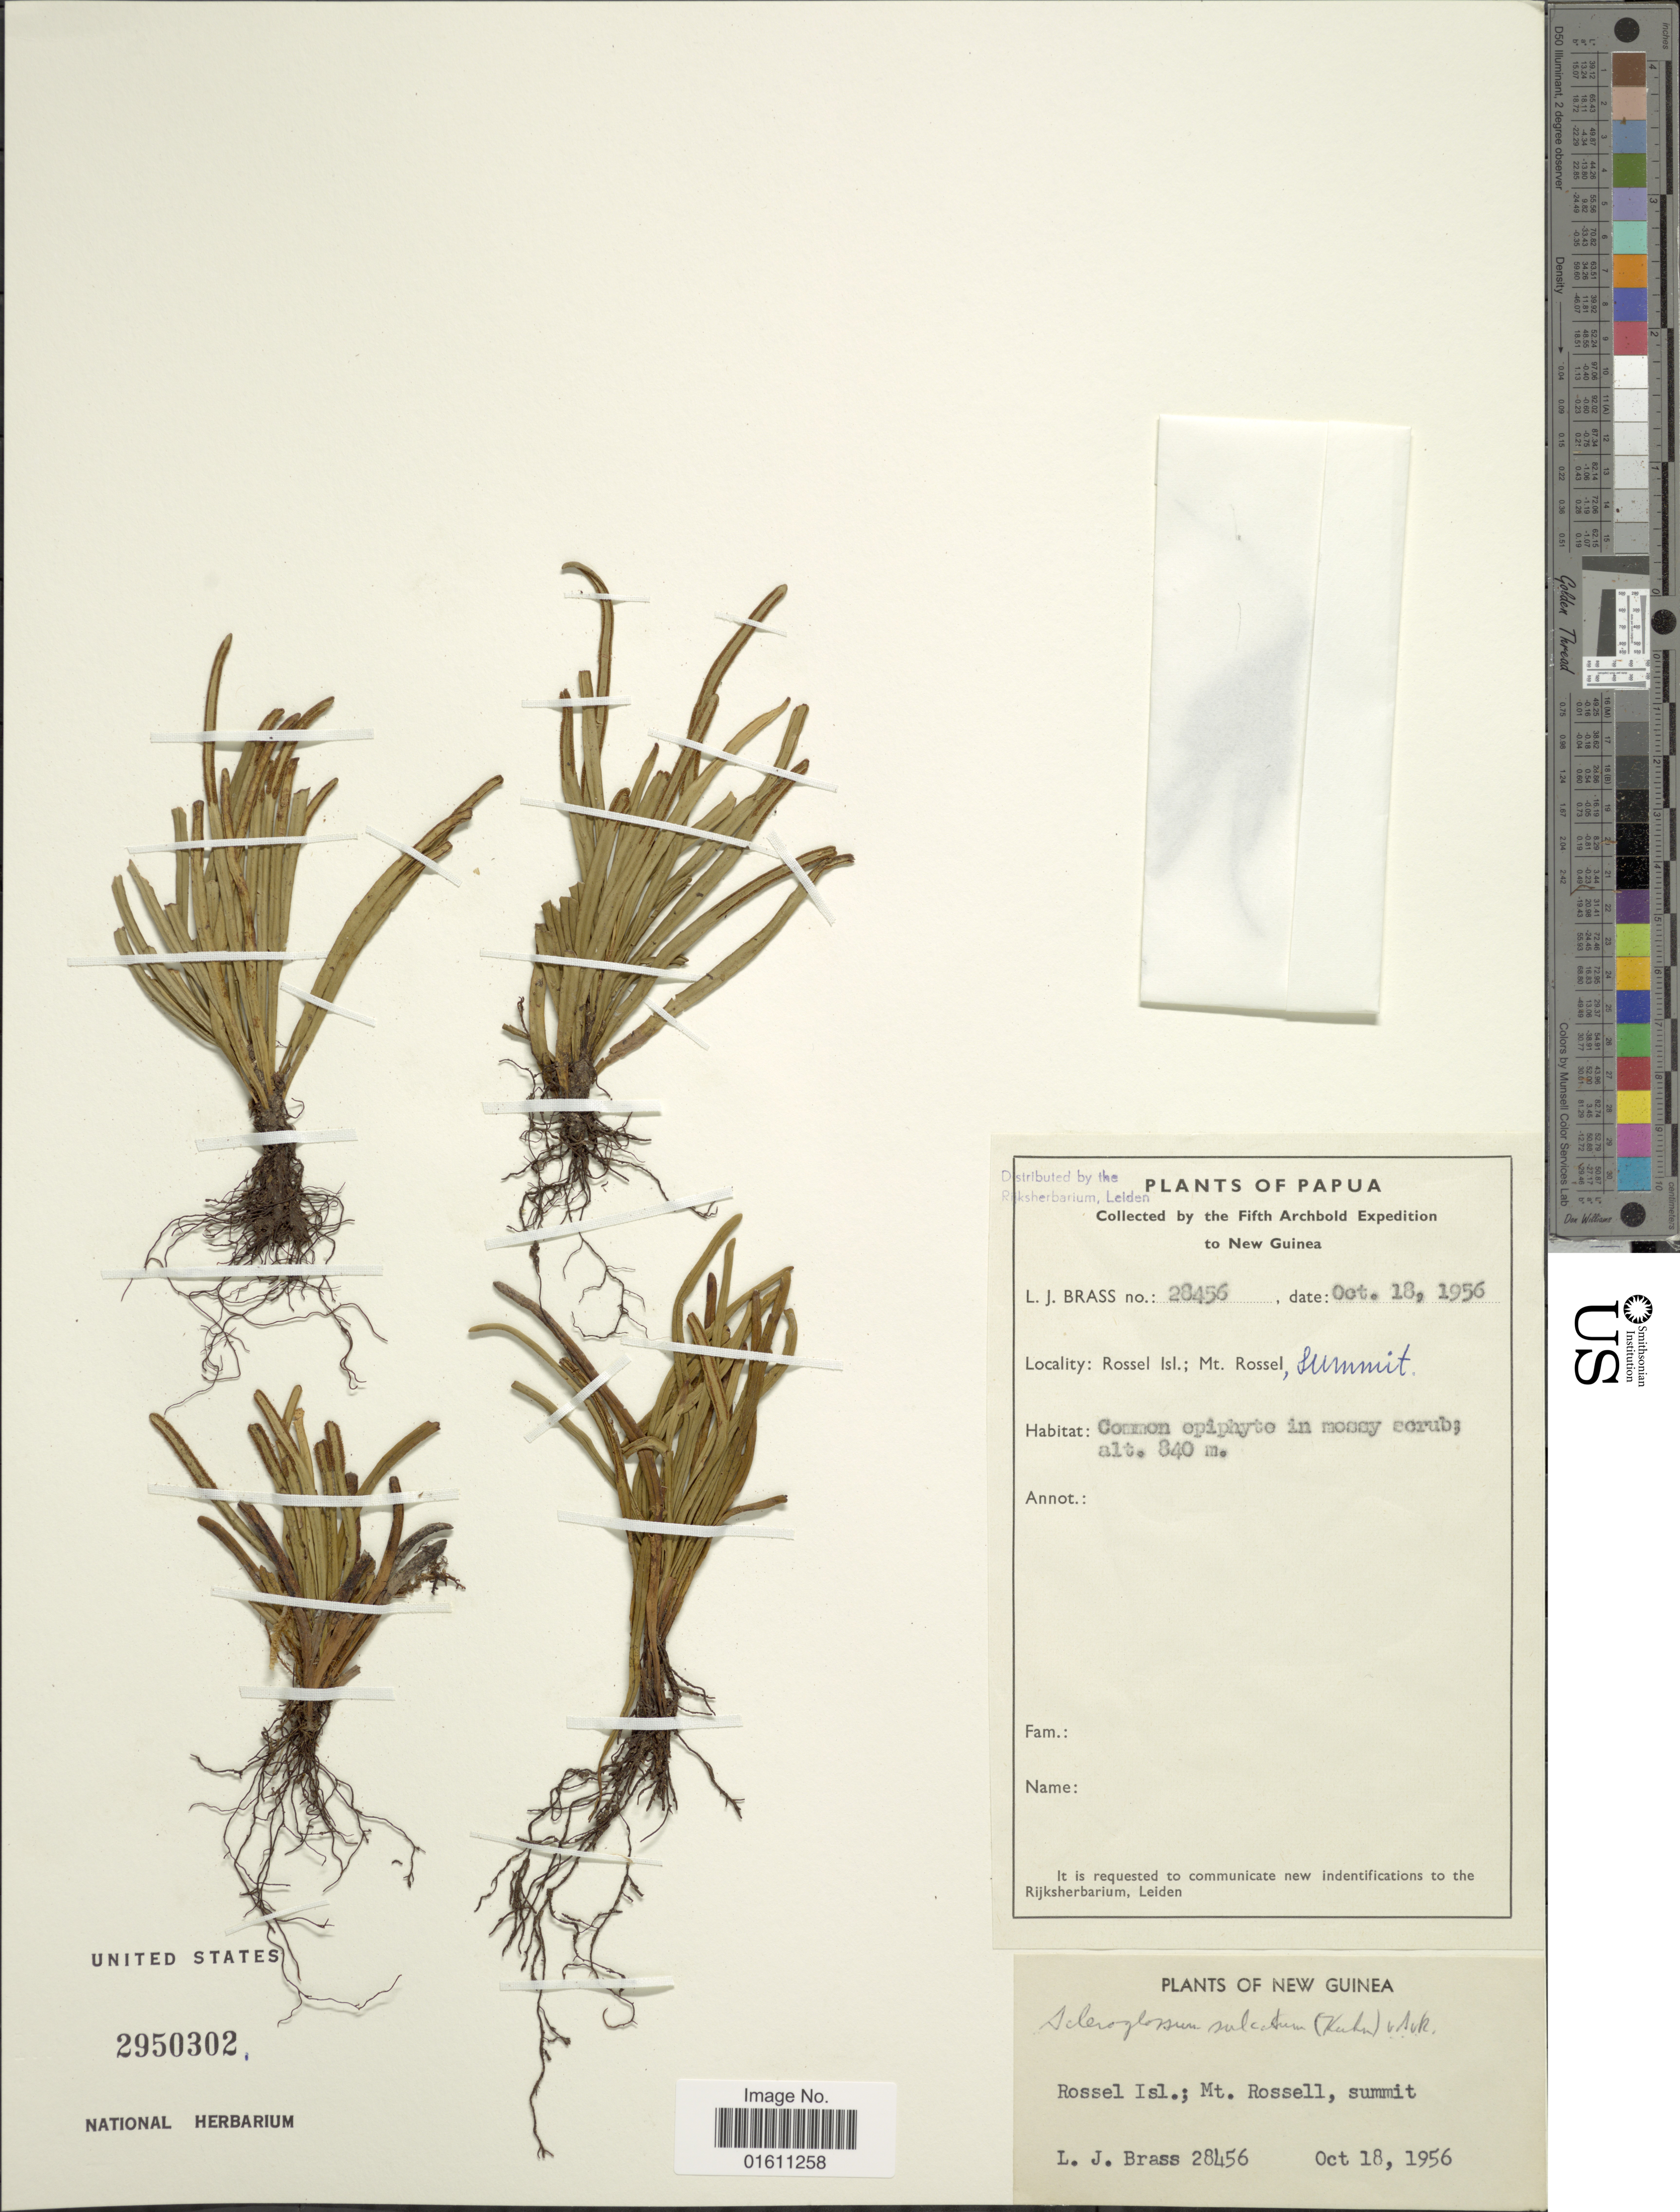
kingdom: Plantae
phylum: Tracheophyta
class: Polypodiopsida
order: Polypodiales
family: Polypodiaceae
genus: Scleroglossum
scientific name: Scleroglossum sulcatum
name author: (Mett. ex Kuhn) Alderw.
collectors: L. J. Brass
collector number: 28456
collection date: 1956-10-18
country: Papua New Guinea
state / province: Milne Bay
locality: Papua, New Guinea, Rossel Isl.; Mt. Rossell, summit.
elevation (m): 840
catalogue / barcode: US 2950302